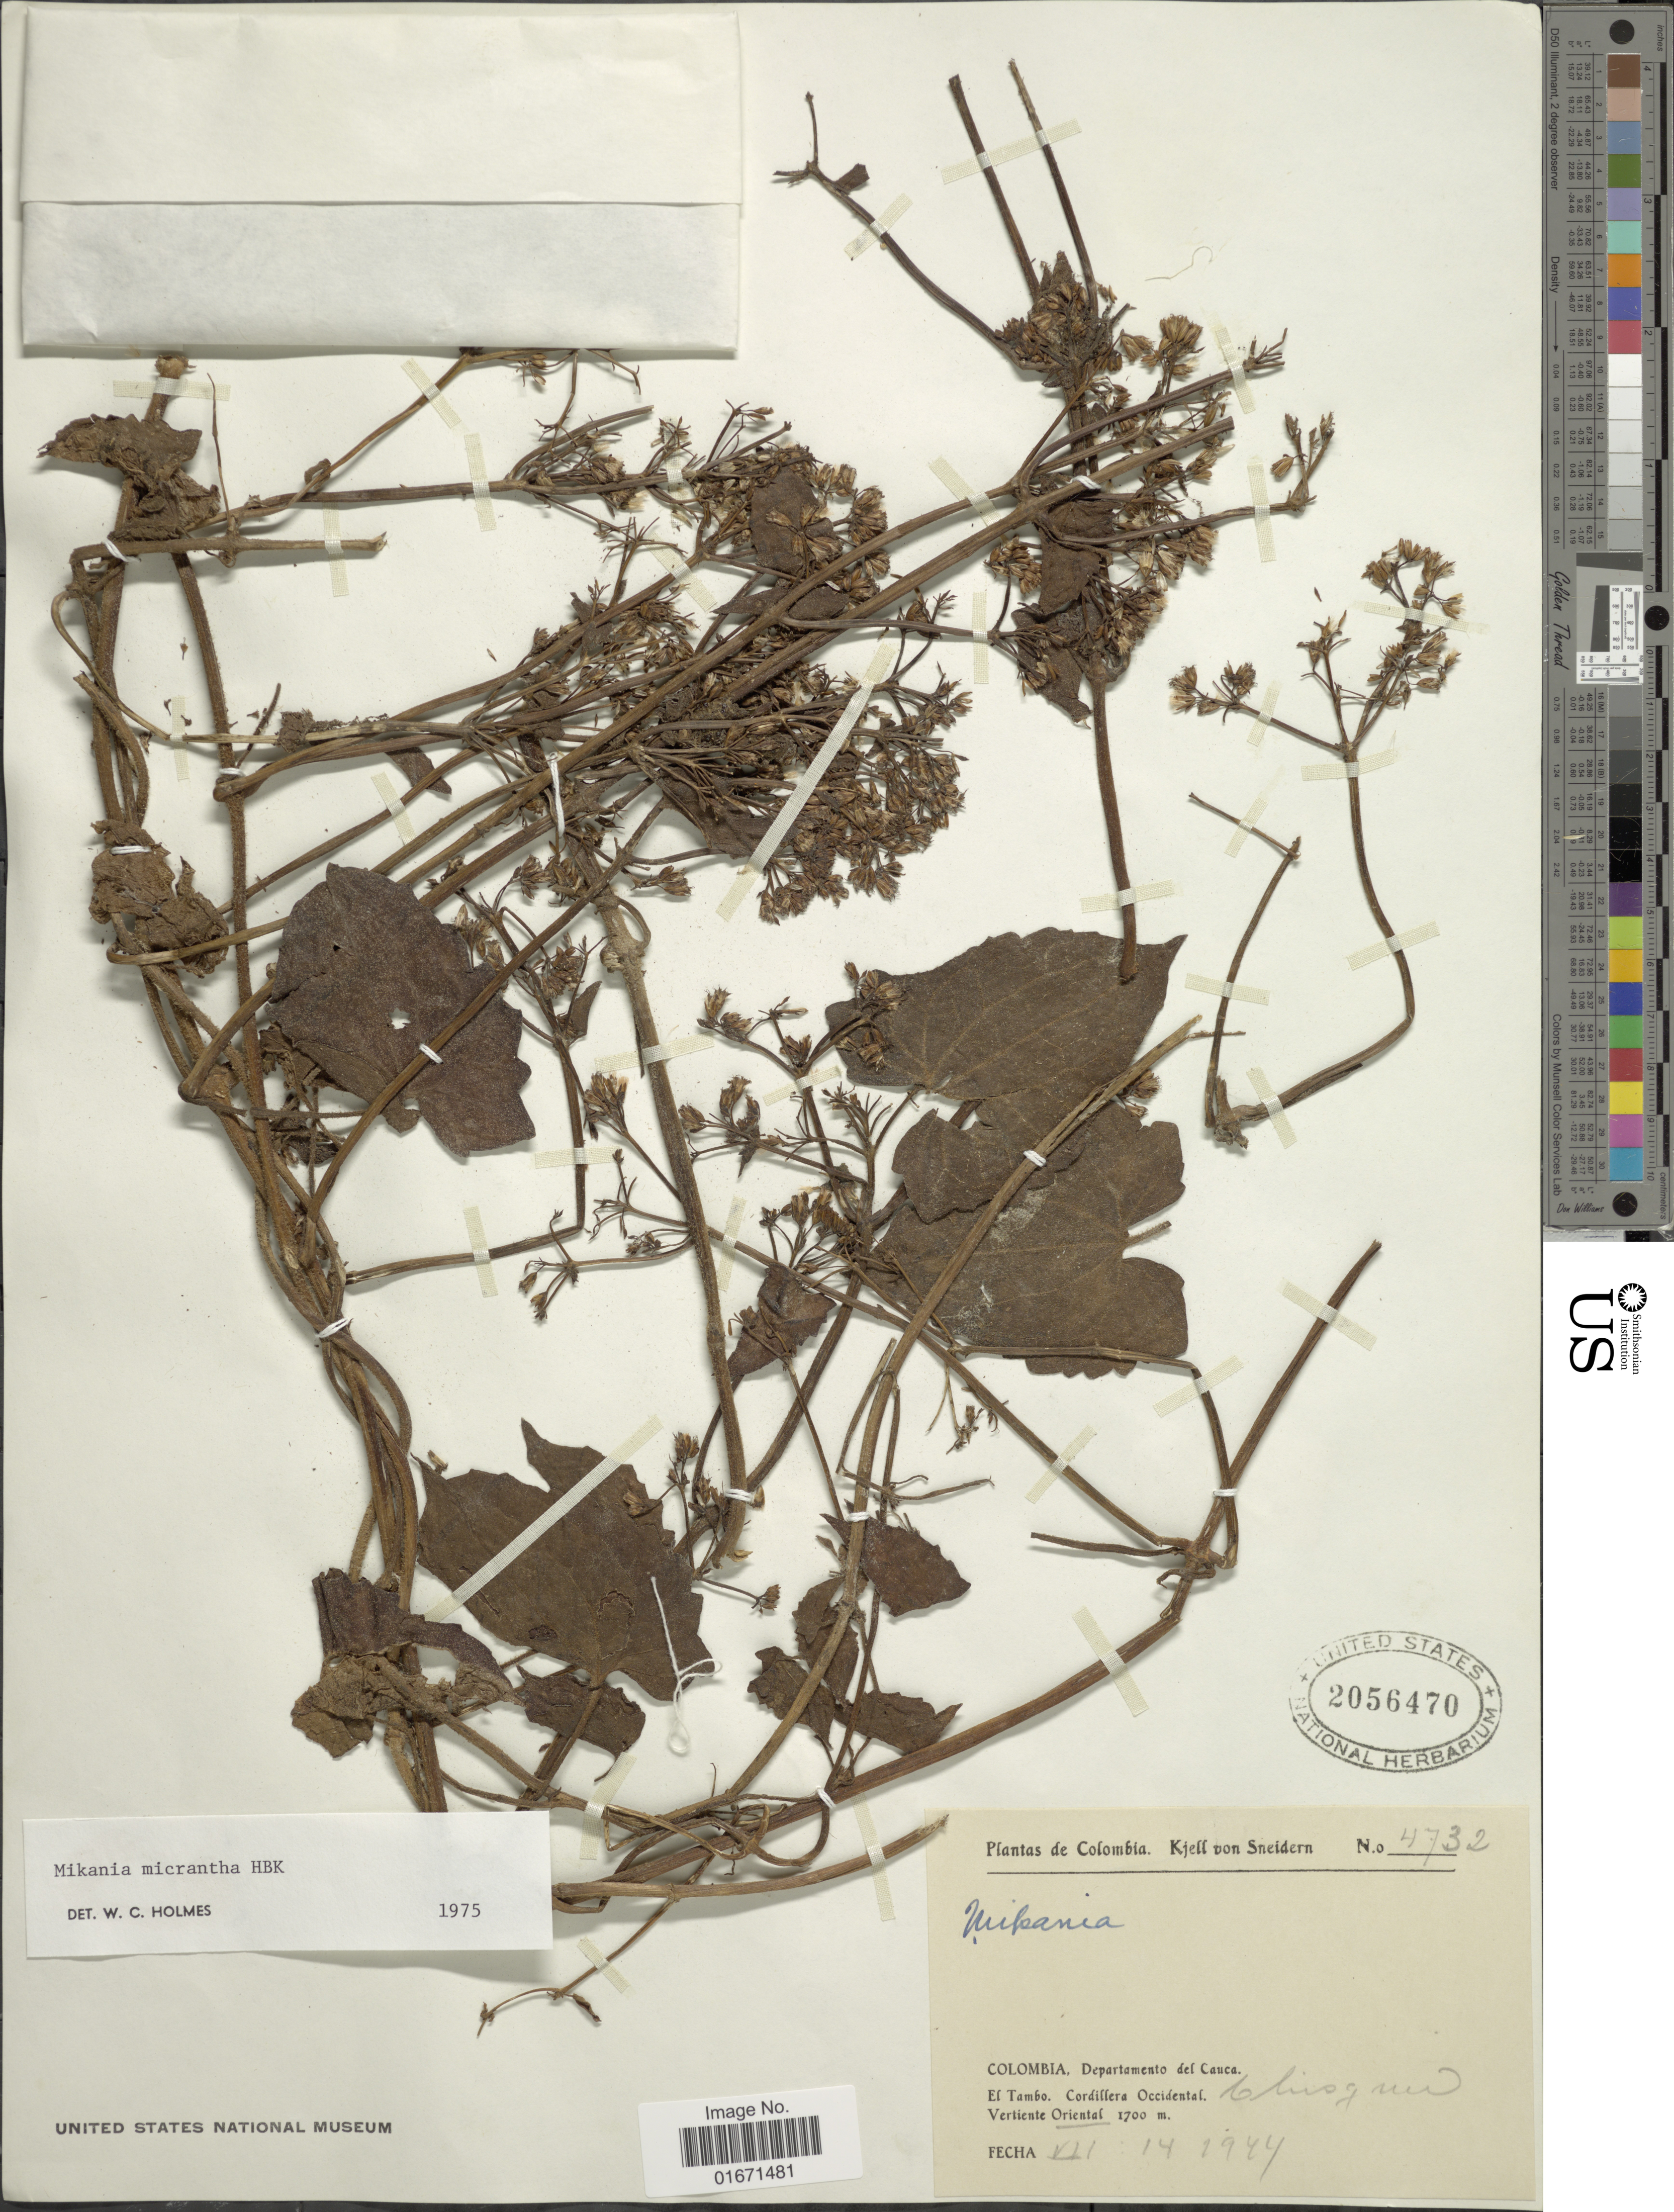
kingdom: Plantae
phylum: Tracheophyta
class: Magnoliopsida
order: Asterales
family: Asteraceae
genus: Mikania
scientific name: Mikania micrantha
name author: Kunth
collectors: K. von Sneidern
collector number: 4732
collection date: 1944-07-14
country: Colombia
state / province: Cauca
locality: El Tambo. Cordillera Occidental. Chisqus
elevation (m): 1700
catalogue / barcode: US 2056470